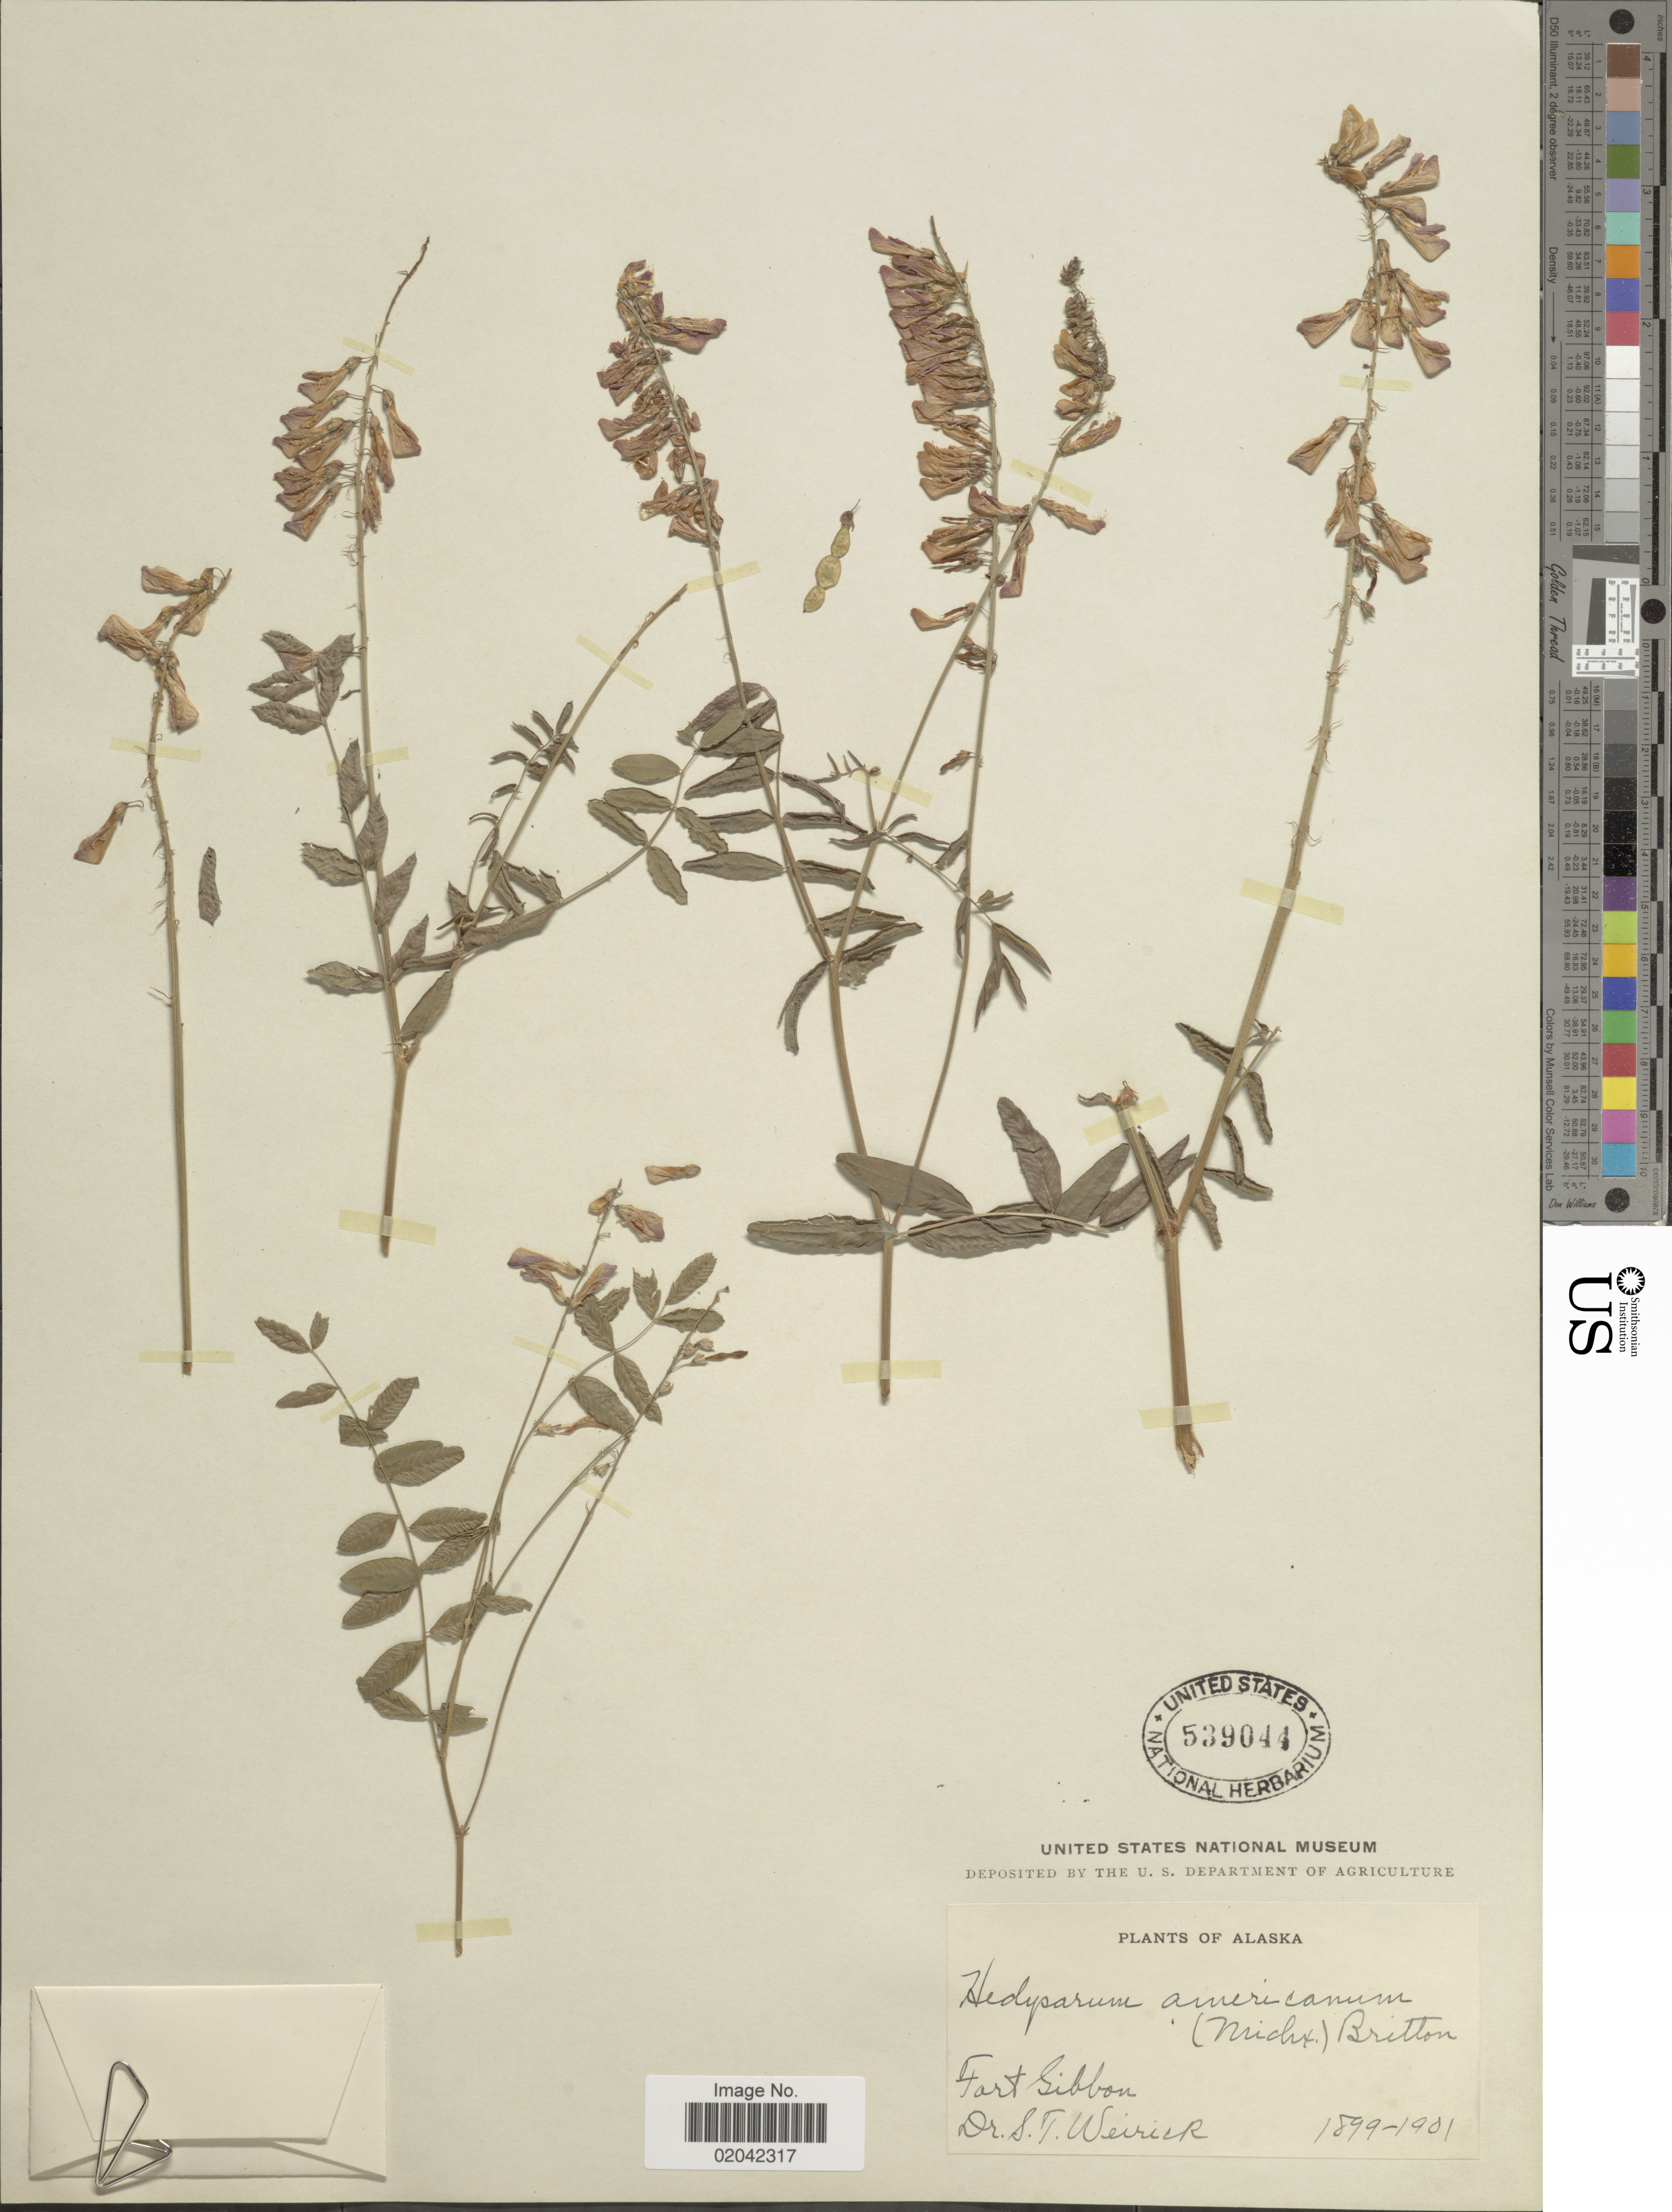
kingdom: Plantae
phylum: Tracheophyta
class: Magnoliopsida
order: Fabales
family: Fabaceae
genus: Hedysarum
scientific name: Hedysarum alpinum var. americanum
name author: Michx. ex Pursh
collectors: S. Weirick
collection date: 1899/1901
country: United States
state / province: Alaska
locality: Fort Gibbon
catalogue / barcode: US 539044